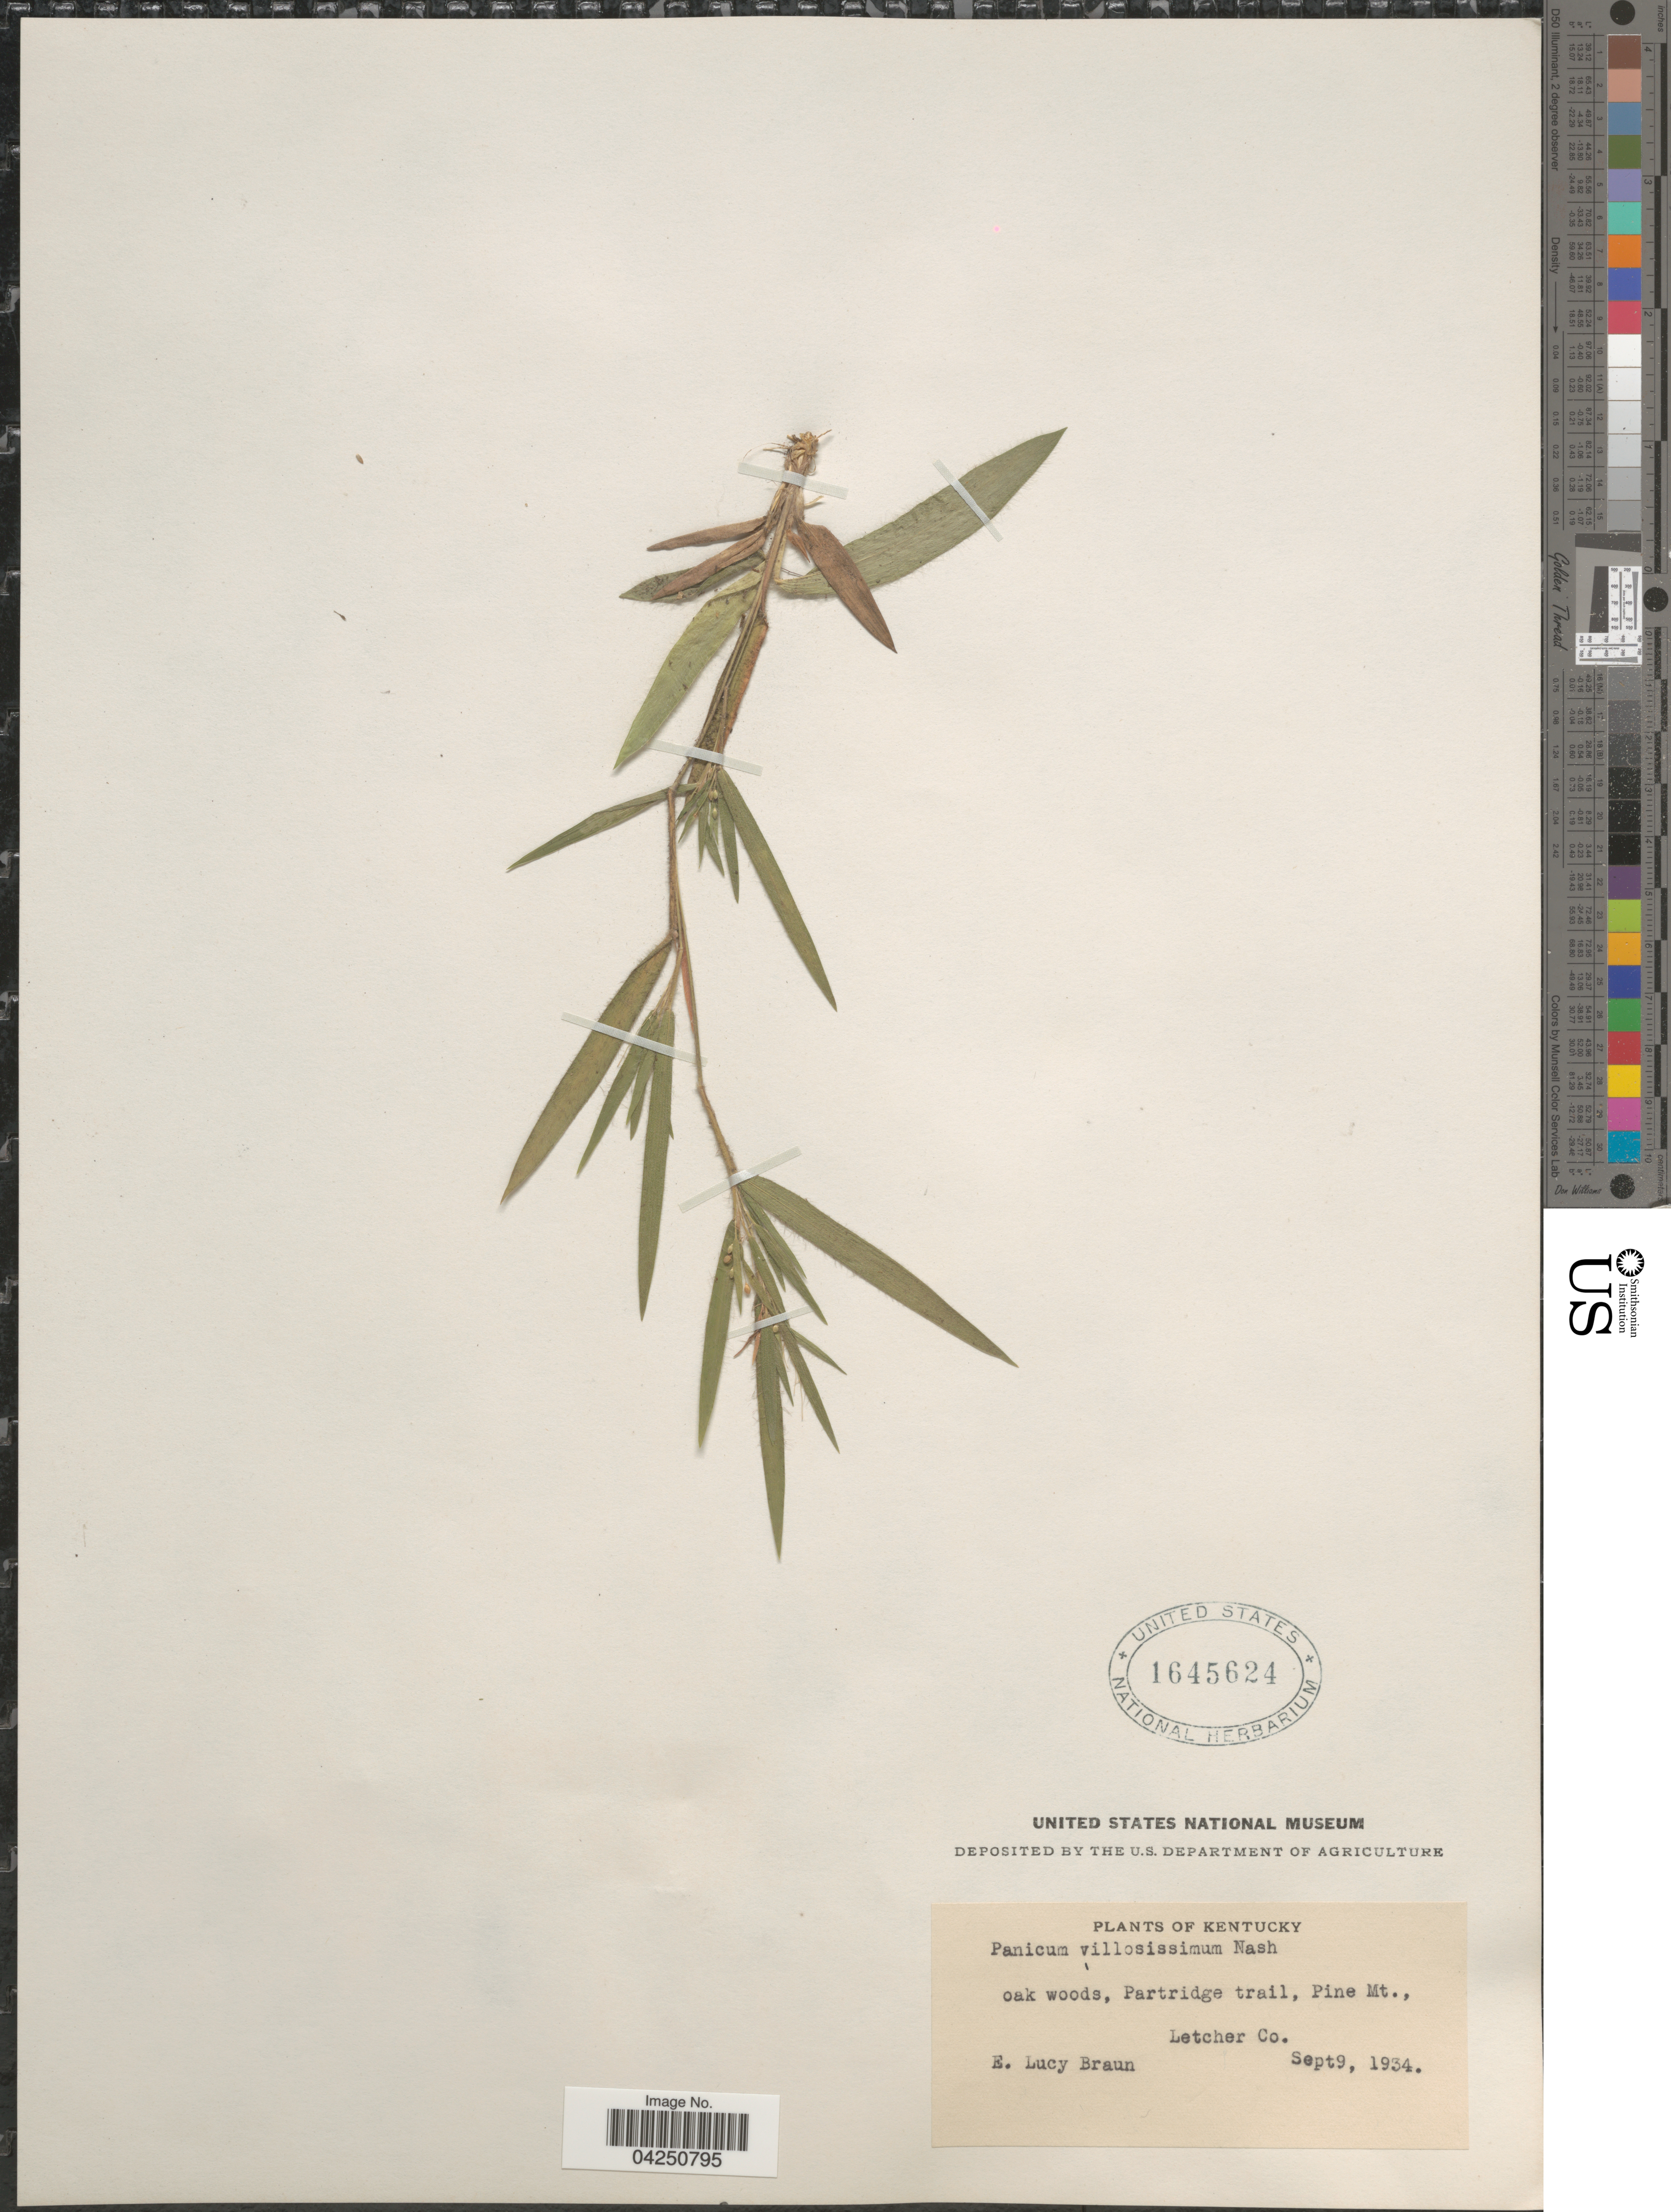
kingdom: Plantae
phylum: Tracheophyta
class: Liliopsida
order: Poales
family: Poaceae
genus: Dichanthelium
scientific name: Dichanthelium acuminatum var. acuminatum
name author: (Sw.) Gould & C.A. Clark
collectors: E. L. Braun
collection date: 1934-09-09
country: United States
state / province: Kentucky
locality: Oak woods, Partridge trail, Pine Mt., Letcher Co.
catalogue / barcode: US 1645624